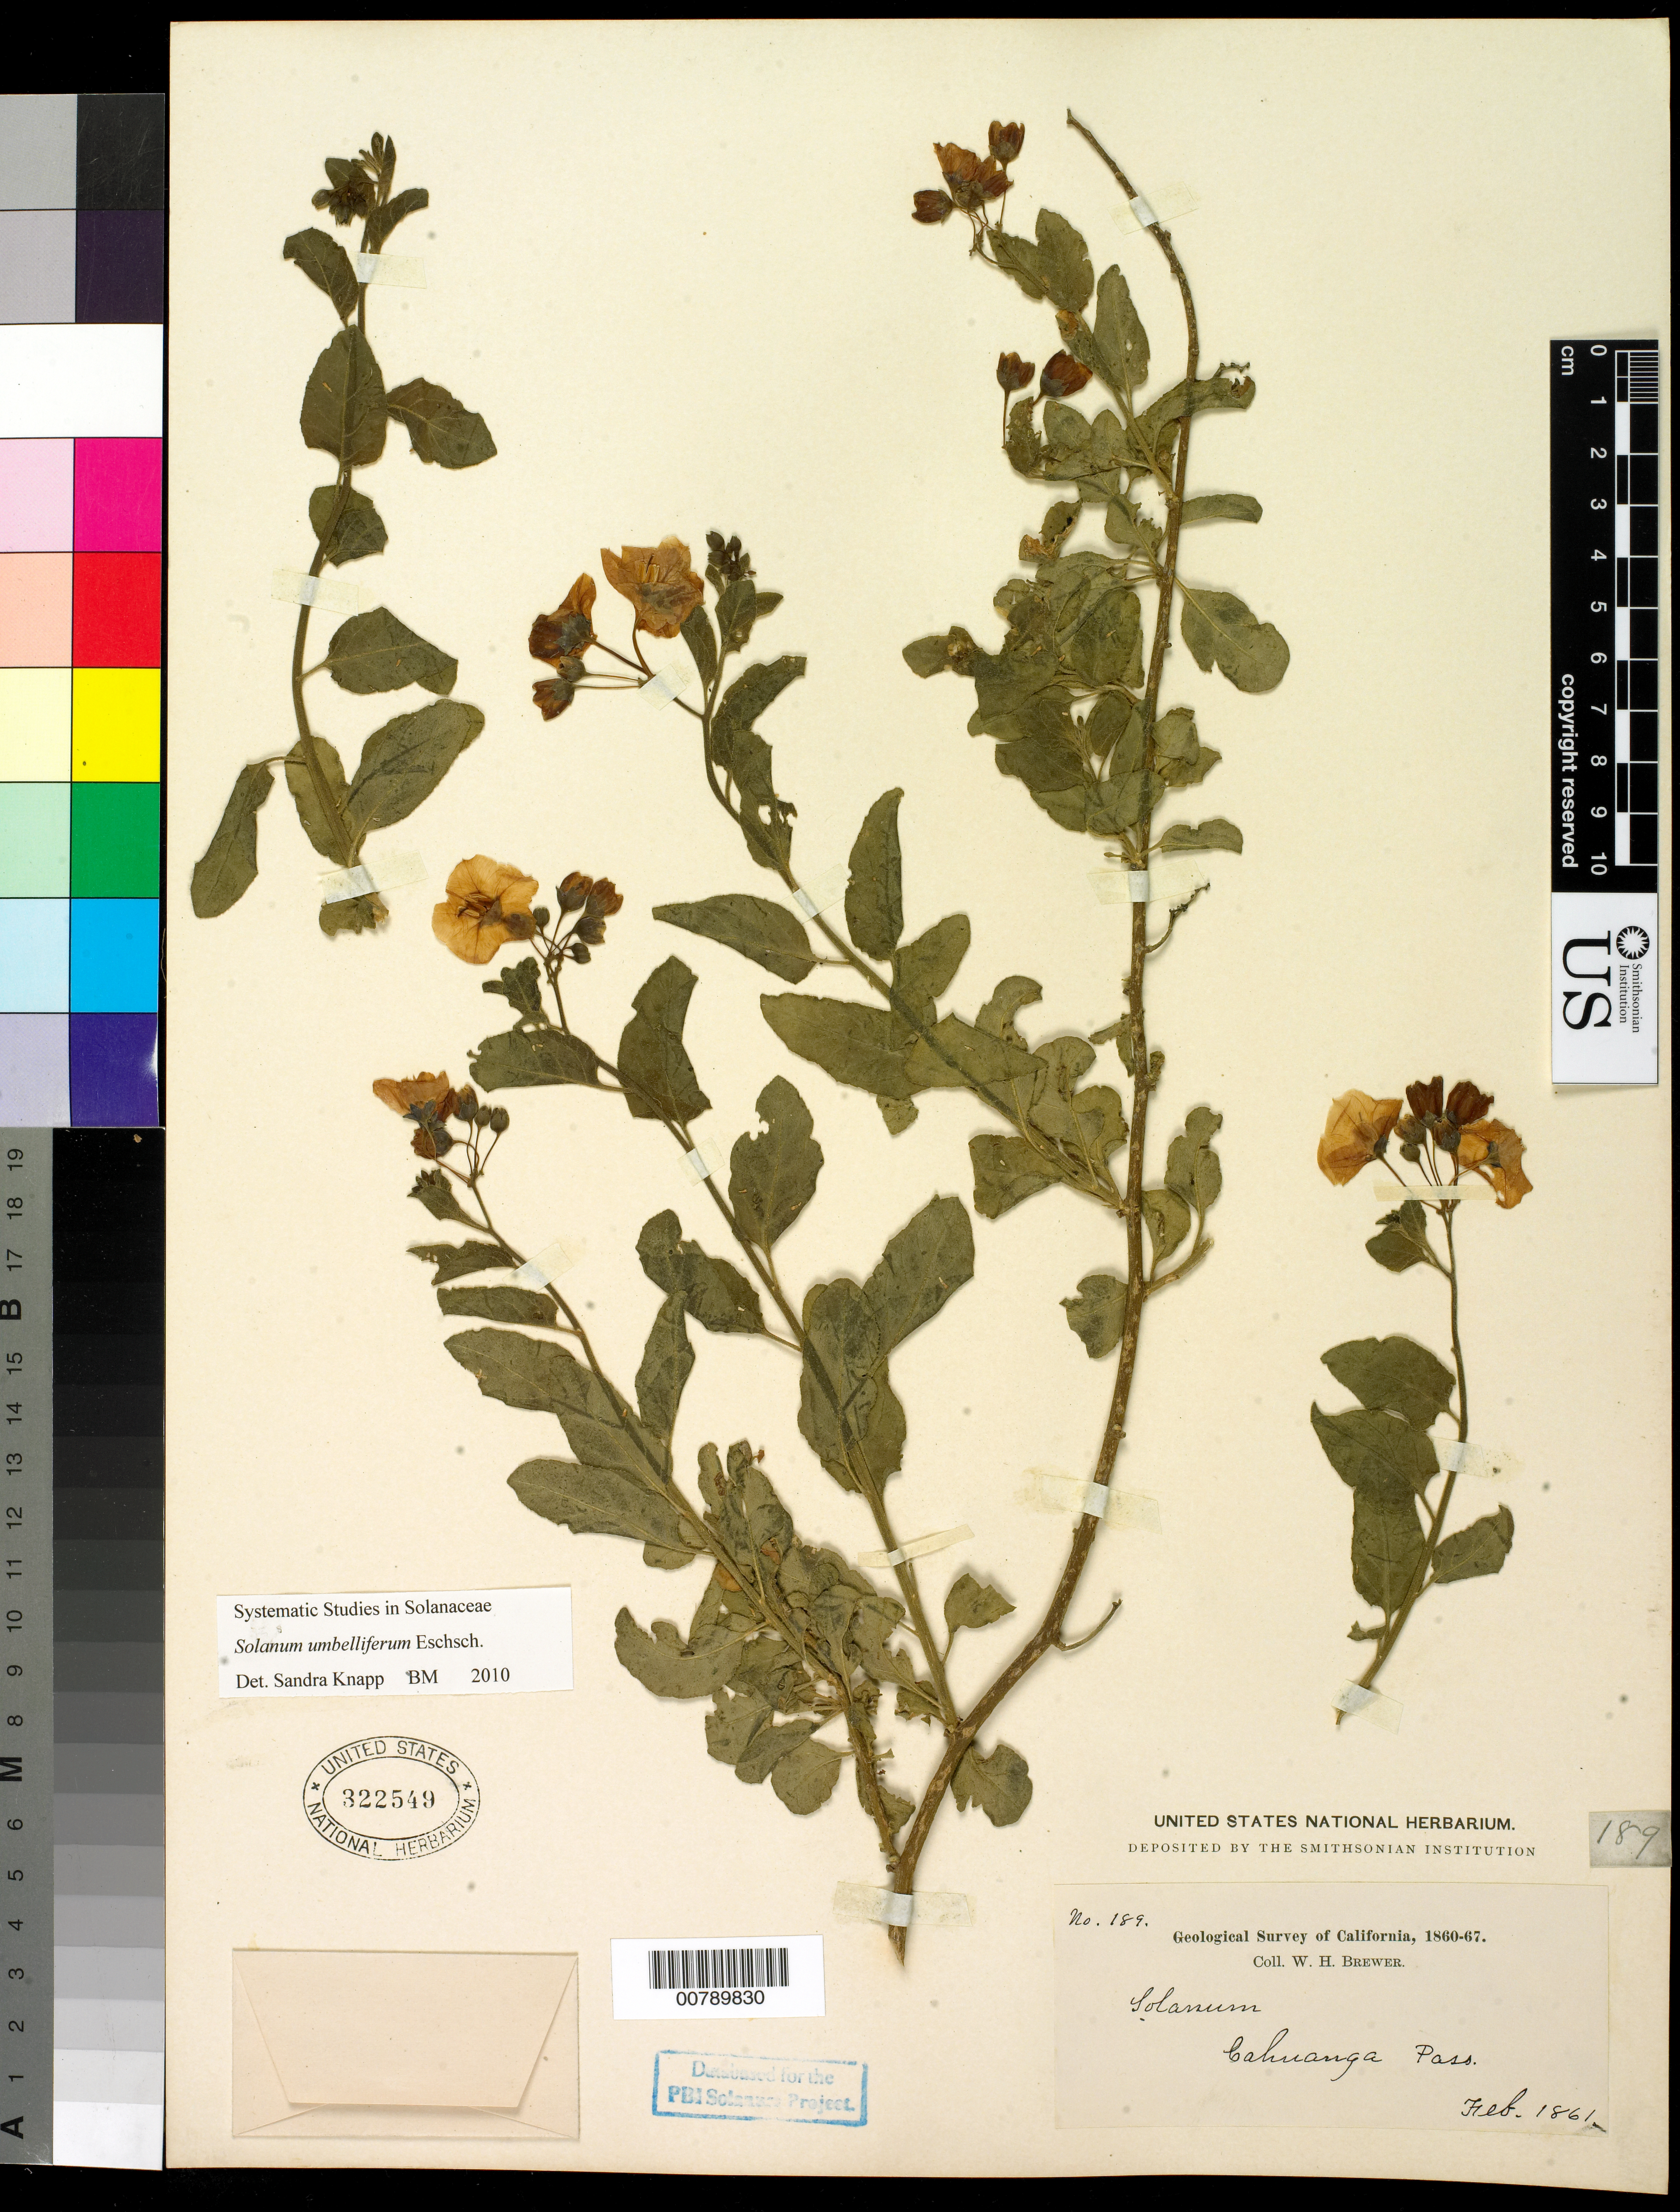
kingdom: Plantae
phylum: Tracheophyta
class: Magnoliopsida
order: Solanales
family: Solanaceae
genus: Solanum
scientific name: Solanum umbelliferum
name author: Eschsch.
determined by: Knapp, S. D.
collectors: W. H. Brewer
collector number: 189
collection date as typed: Feb 1861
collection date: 1861-02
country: United States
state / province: California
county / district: Los Angeles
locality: Camp at Cahuenga Pass.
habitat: Top of dry hill.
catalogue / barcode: US 322549